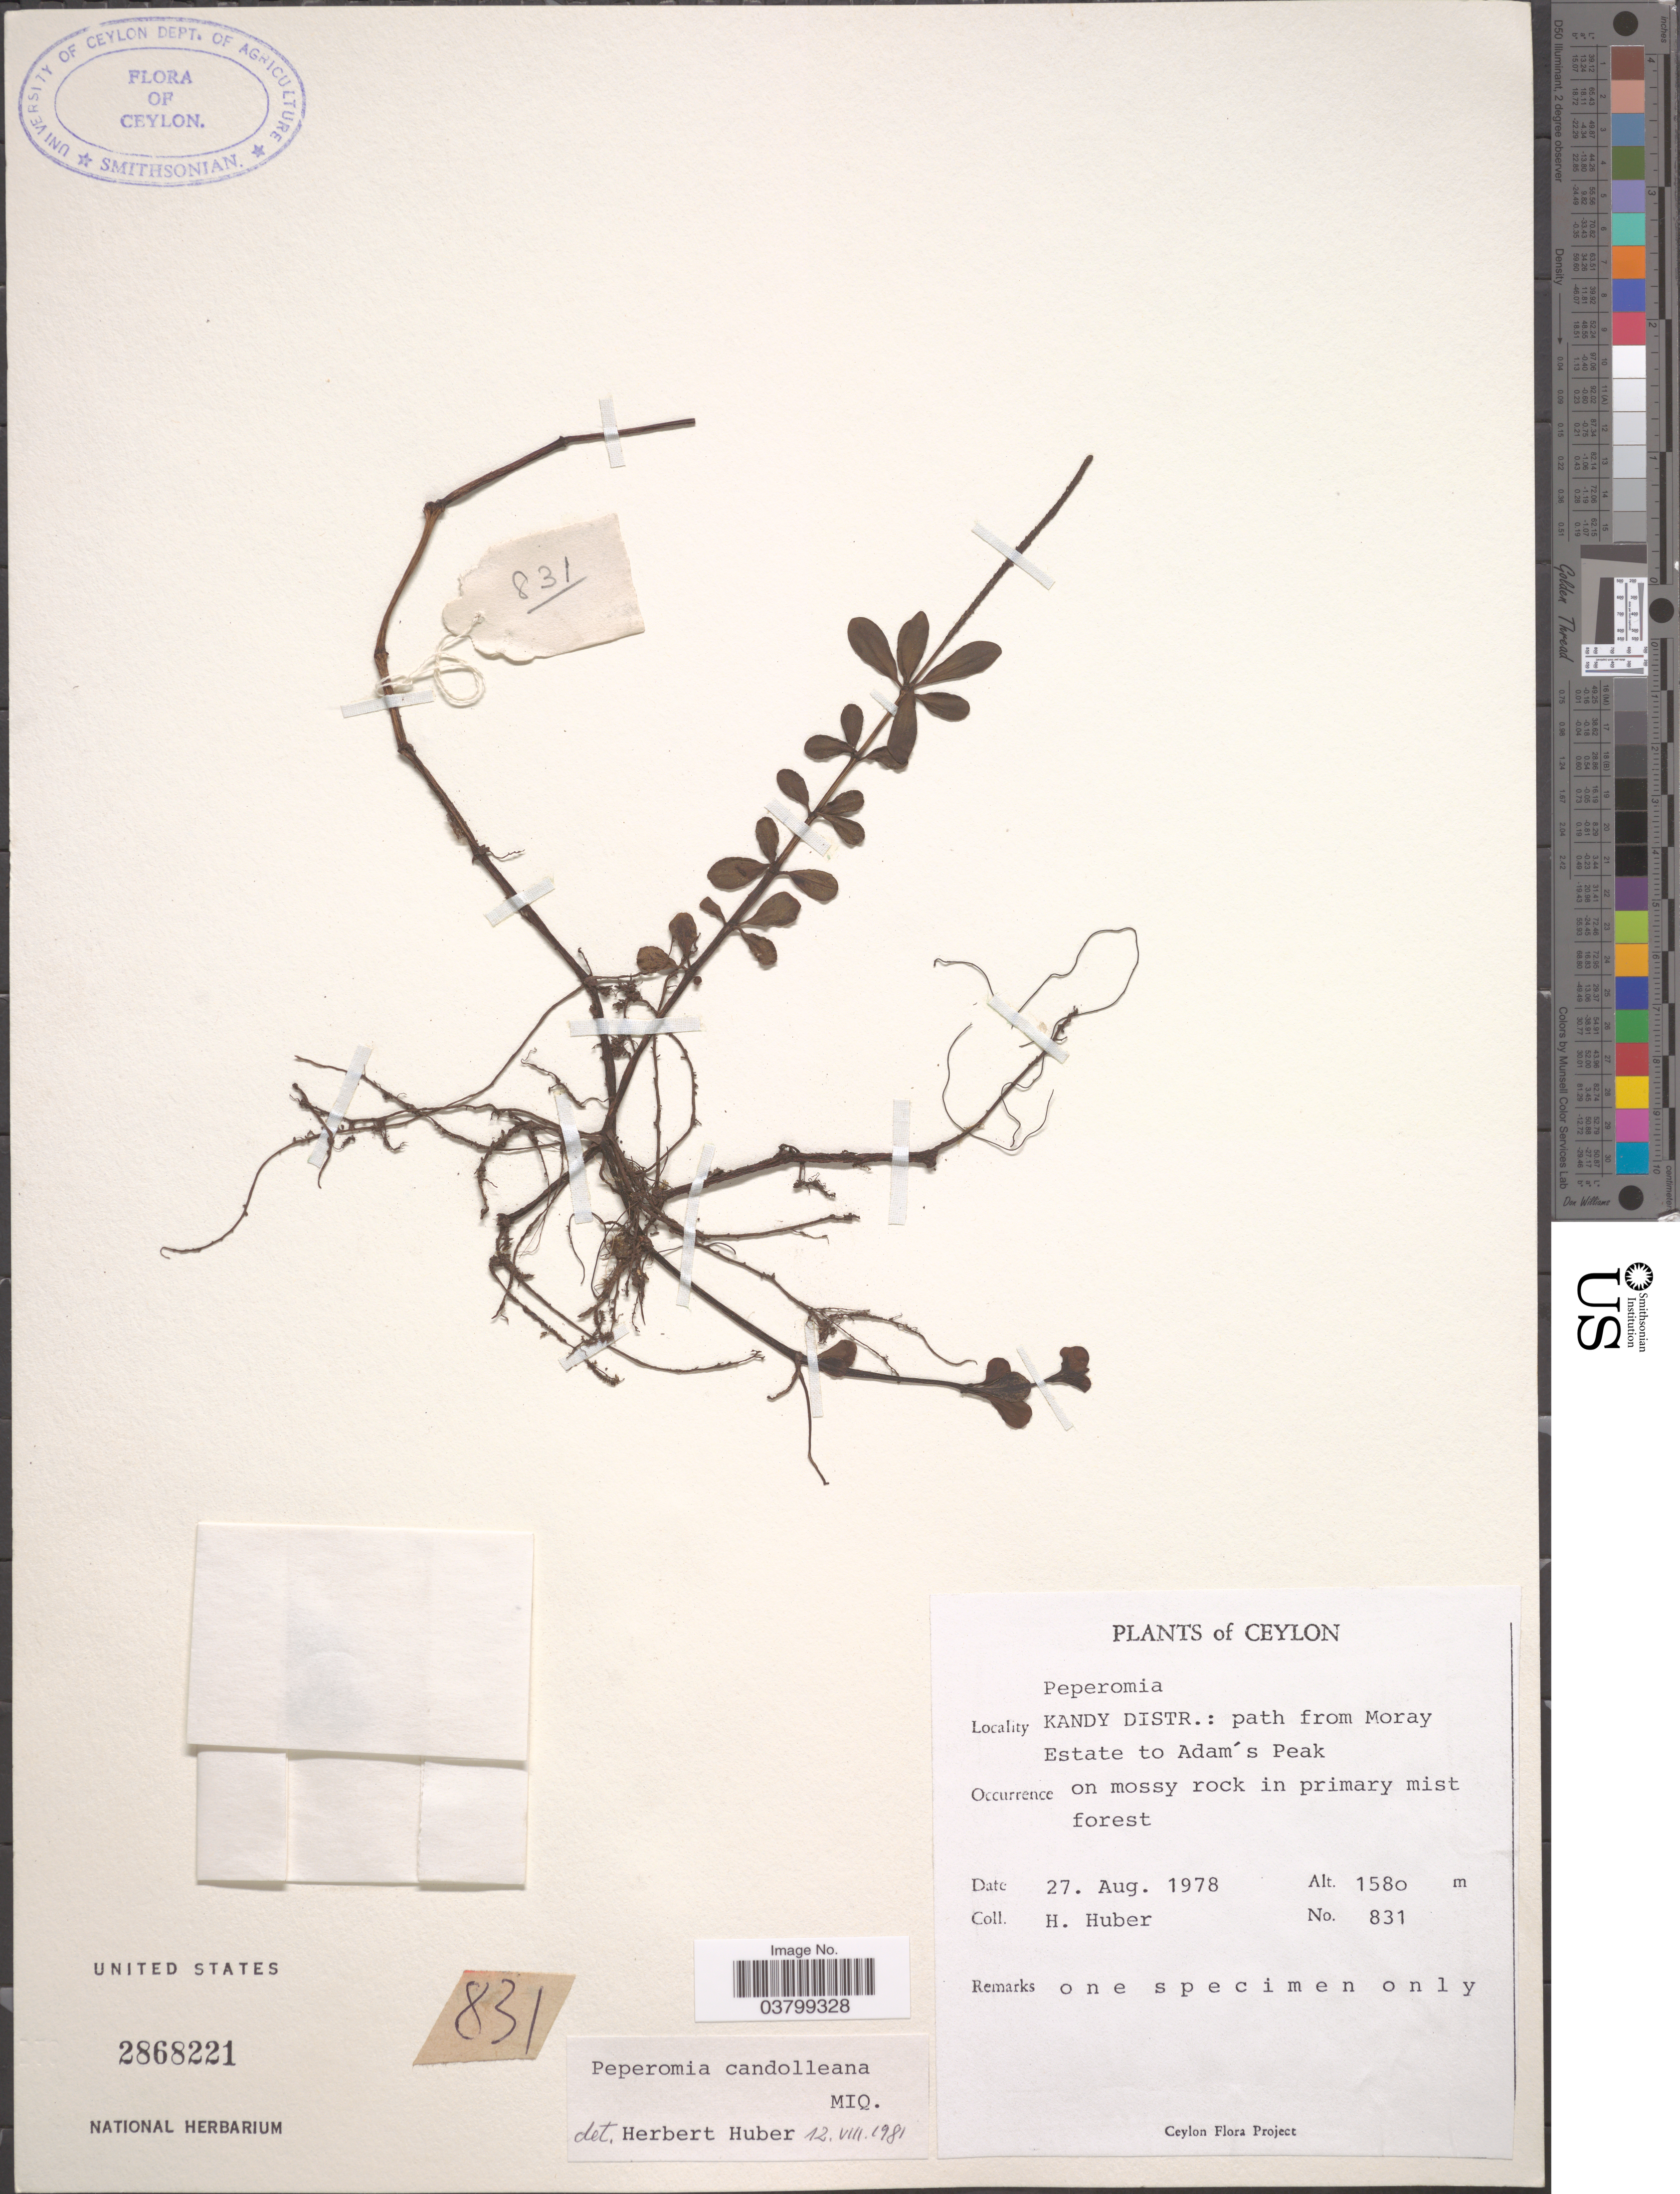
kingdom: Plantae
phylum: Tracheophyta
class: Magnoliopsida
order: Piperales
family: Piperaceae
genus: Peperomia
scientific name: Peperomia candolleana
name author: Miq.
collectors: H. Huber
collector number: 831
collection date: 1978-08-27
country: Sri Lanka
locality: Ceylon. Kandy Distr.: path from Moray Estate to Adam's Peak.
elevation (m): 1580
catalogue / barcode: US 2868221